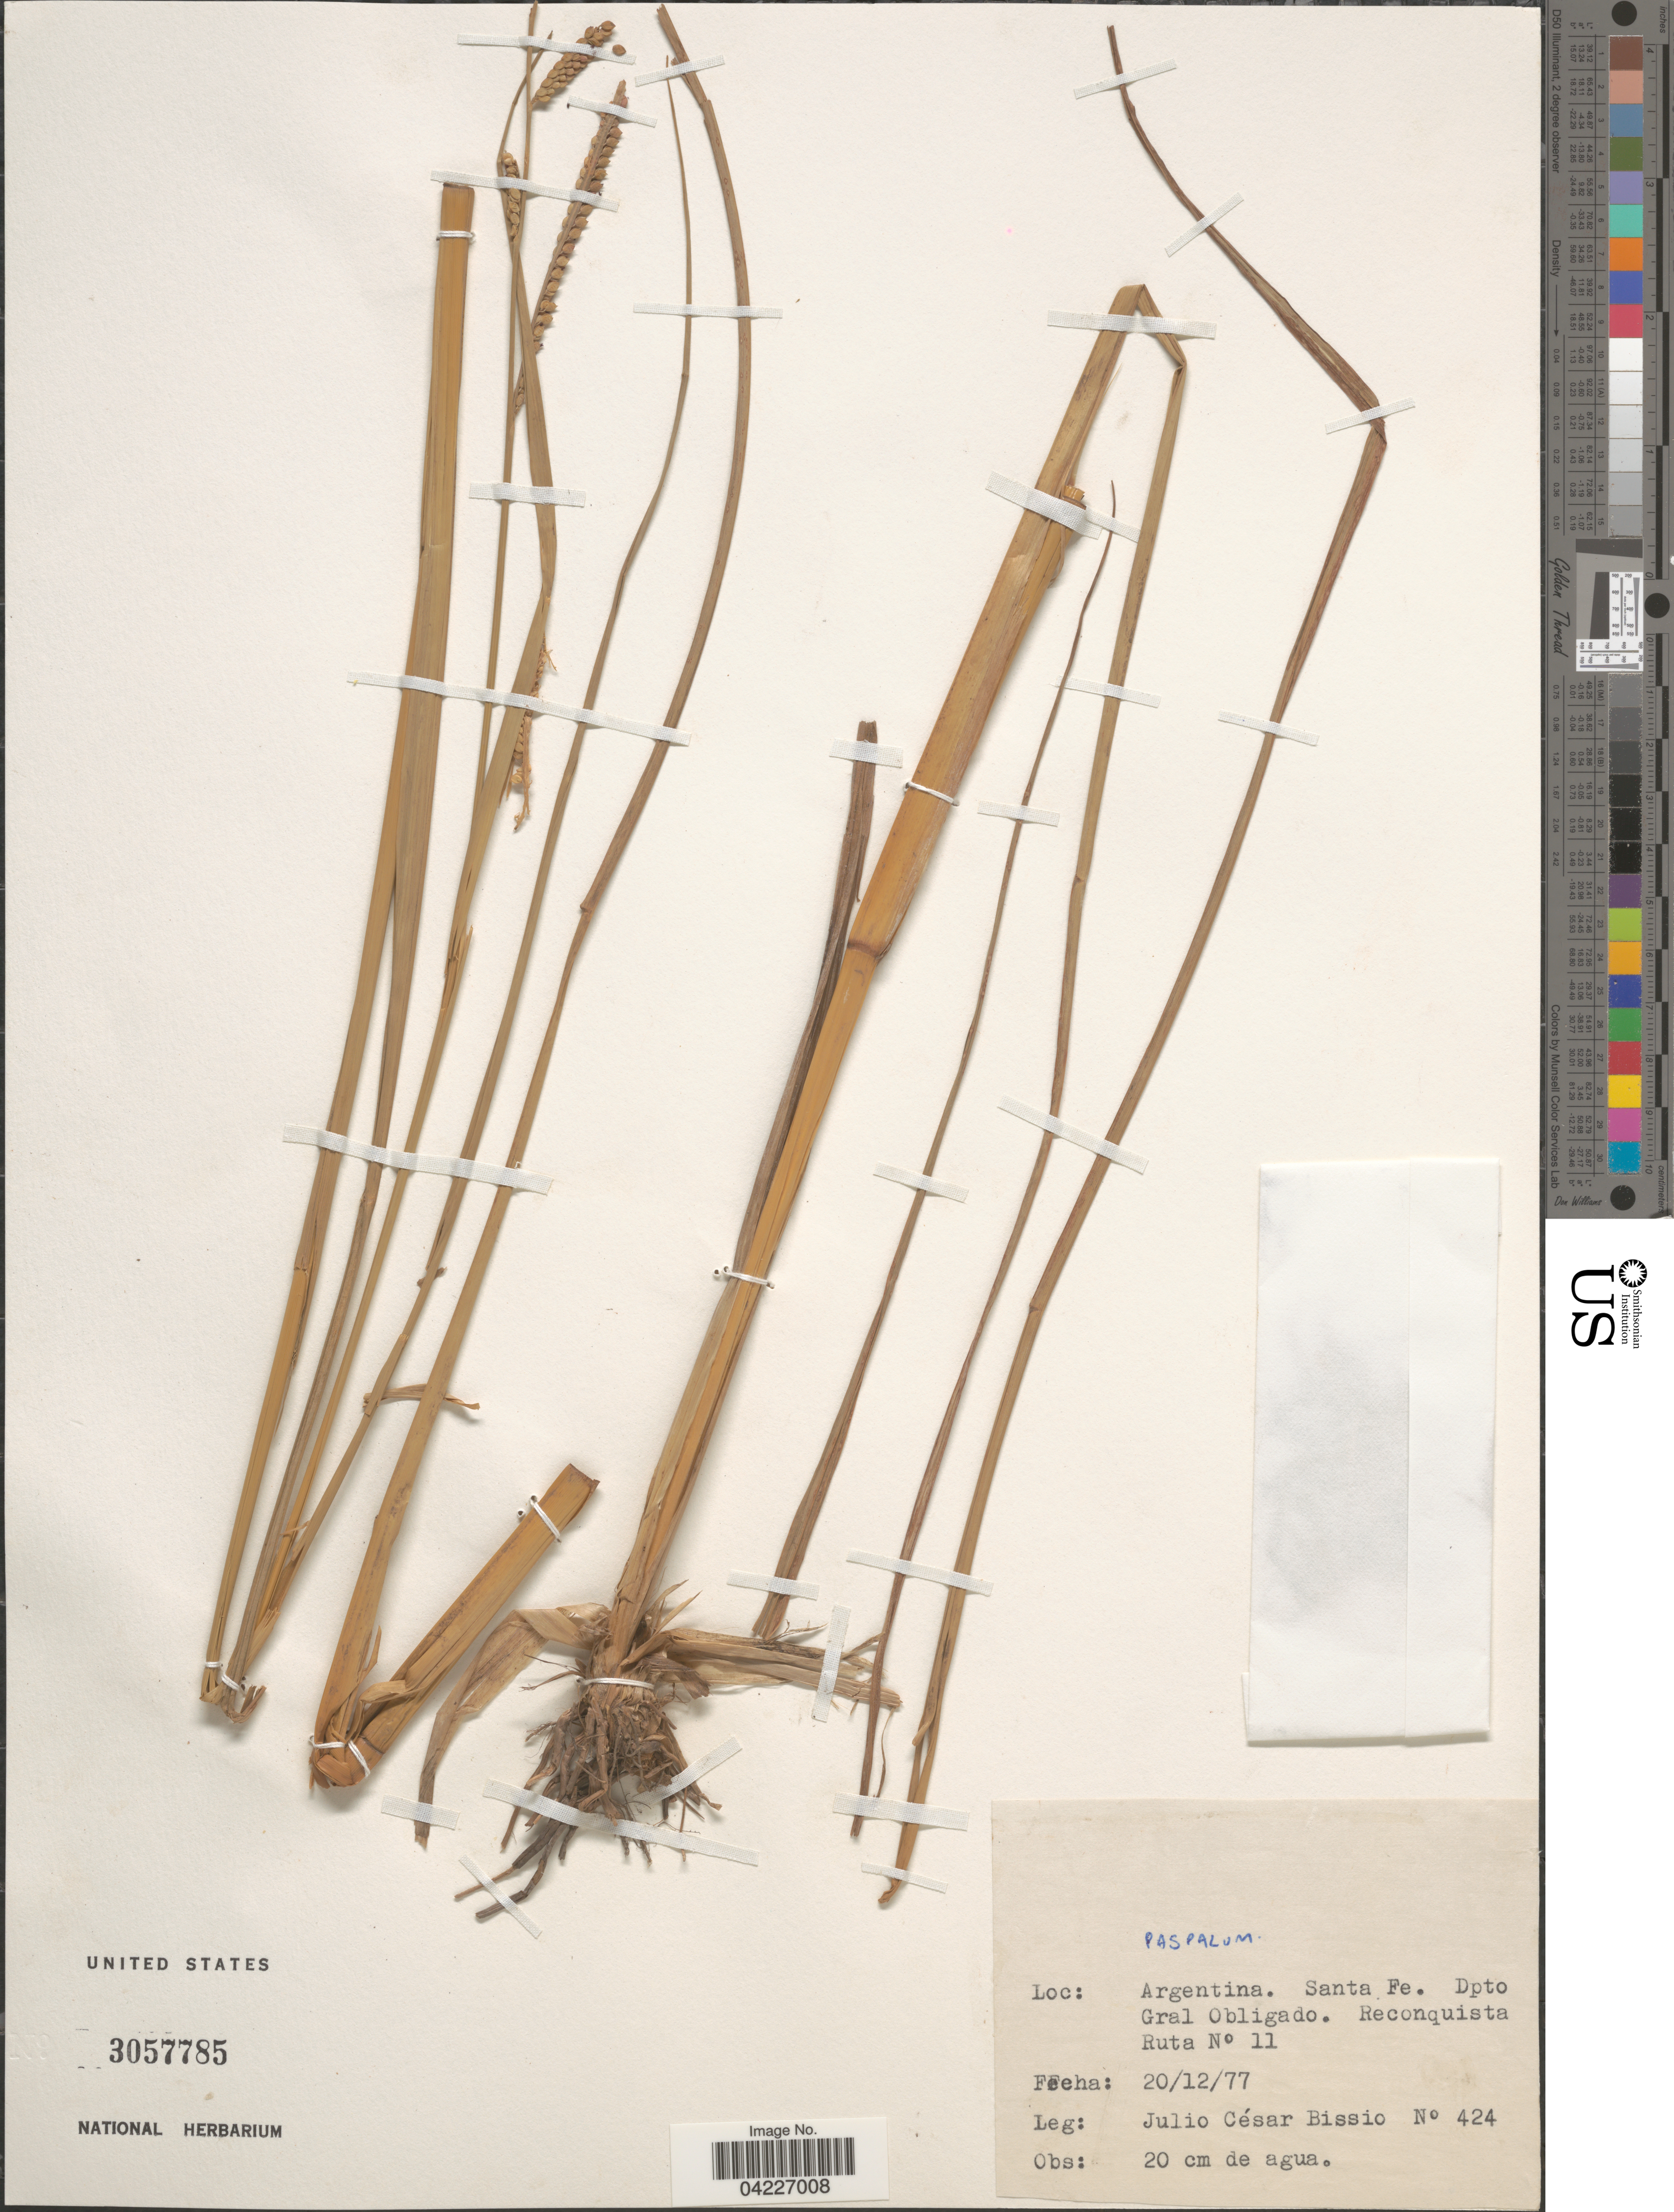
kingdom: Plantae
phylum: Tracheophyta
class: Liliopsida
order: Poales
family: Poaceae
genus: Paspalum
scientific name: Paspalum sp.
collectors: J. César Bissio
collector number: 424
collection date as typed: Transcribed d/m/y: 20/12/77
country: Argentina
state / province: Santa Fe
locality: Dpto. Gral Obligado. Reconquista Ruta N° 11.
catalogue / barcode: US 3057785